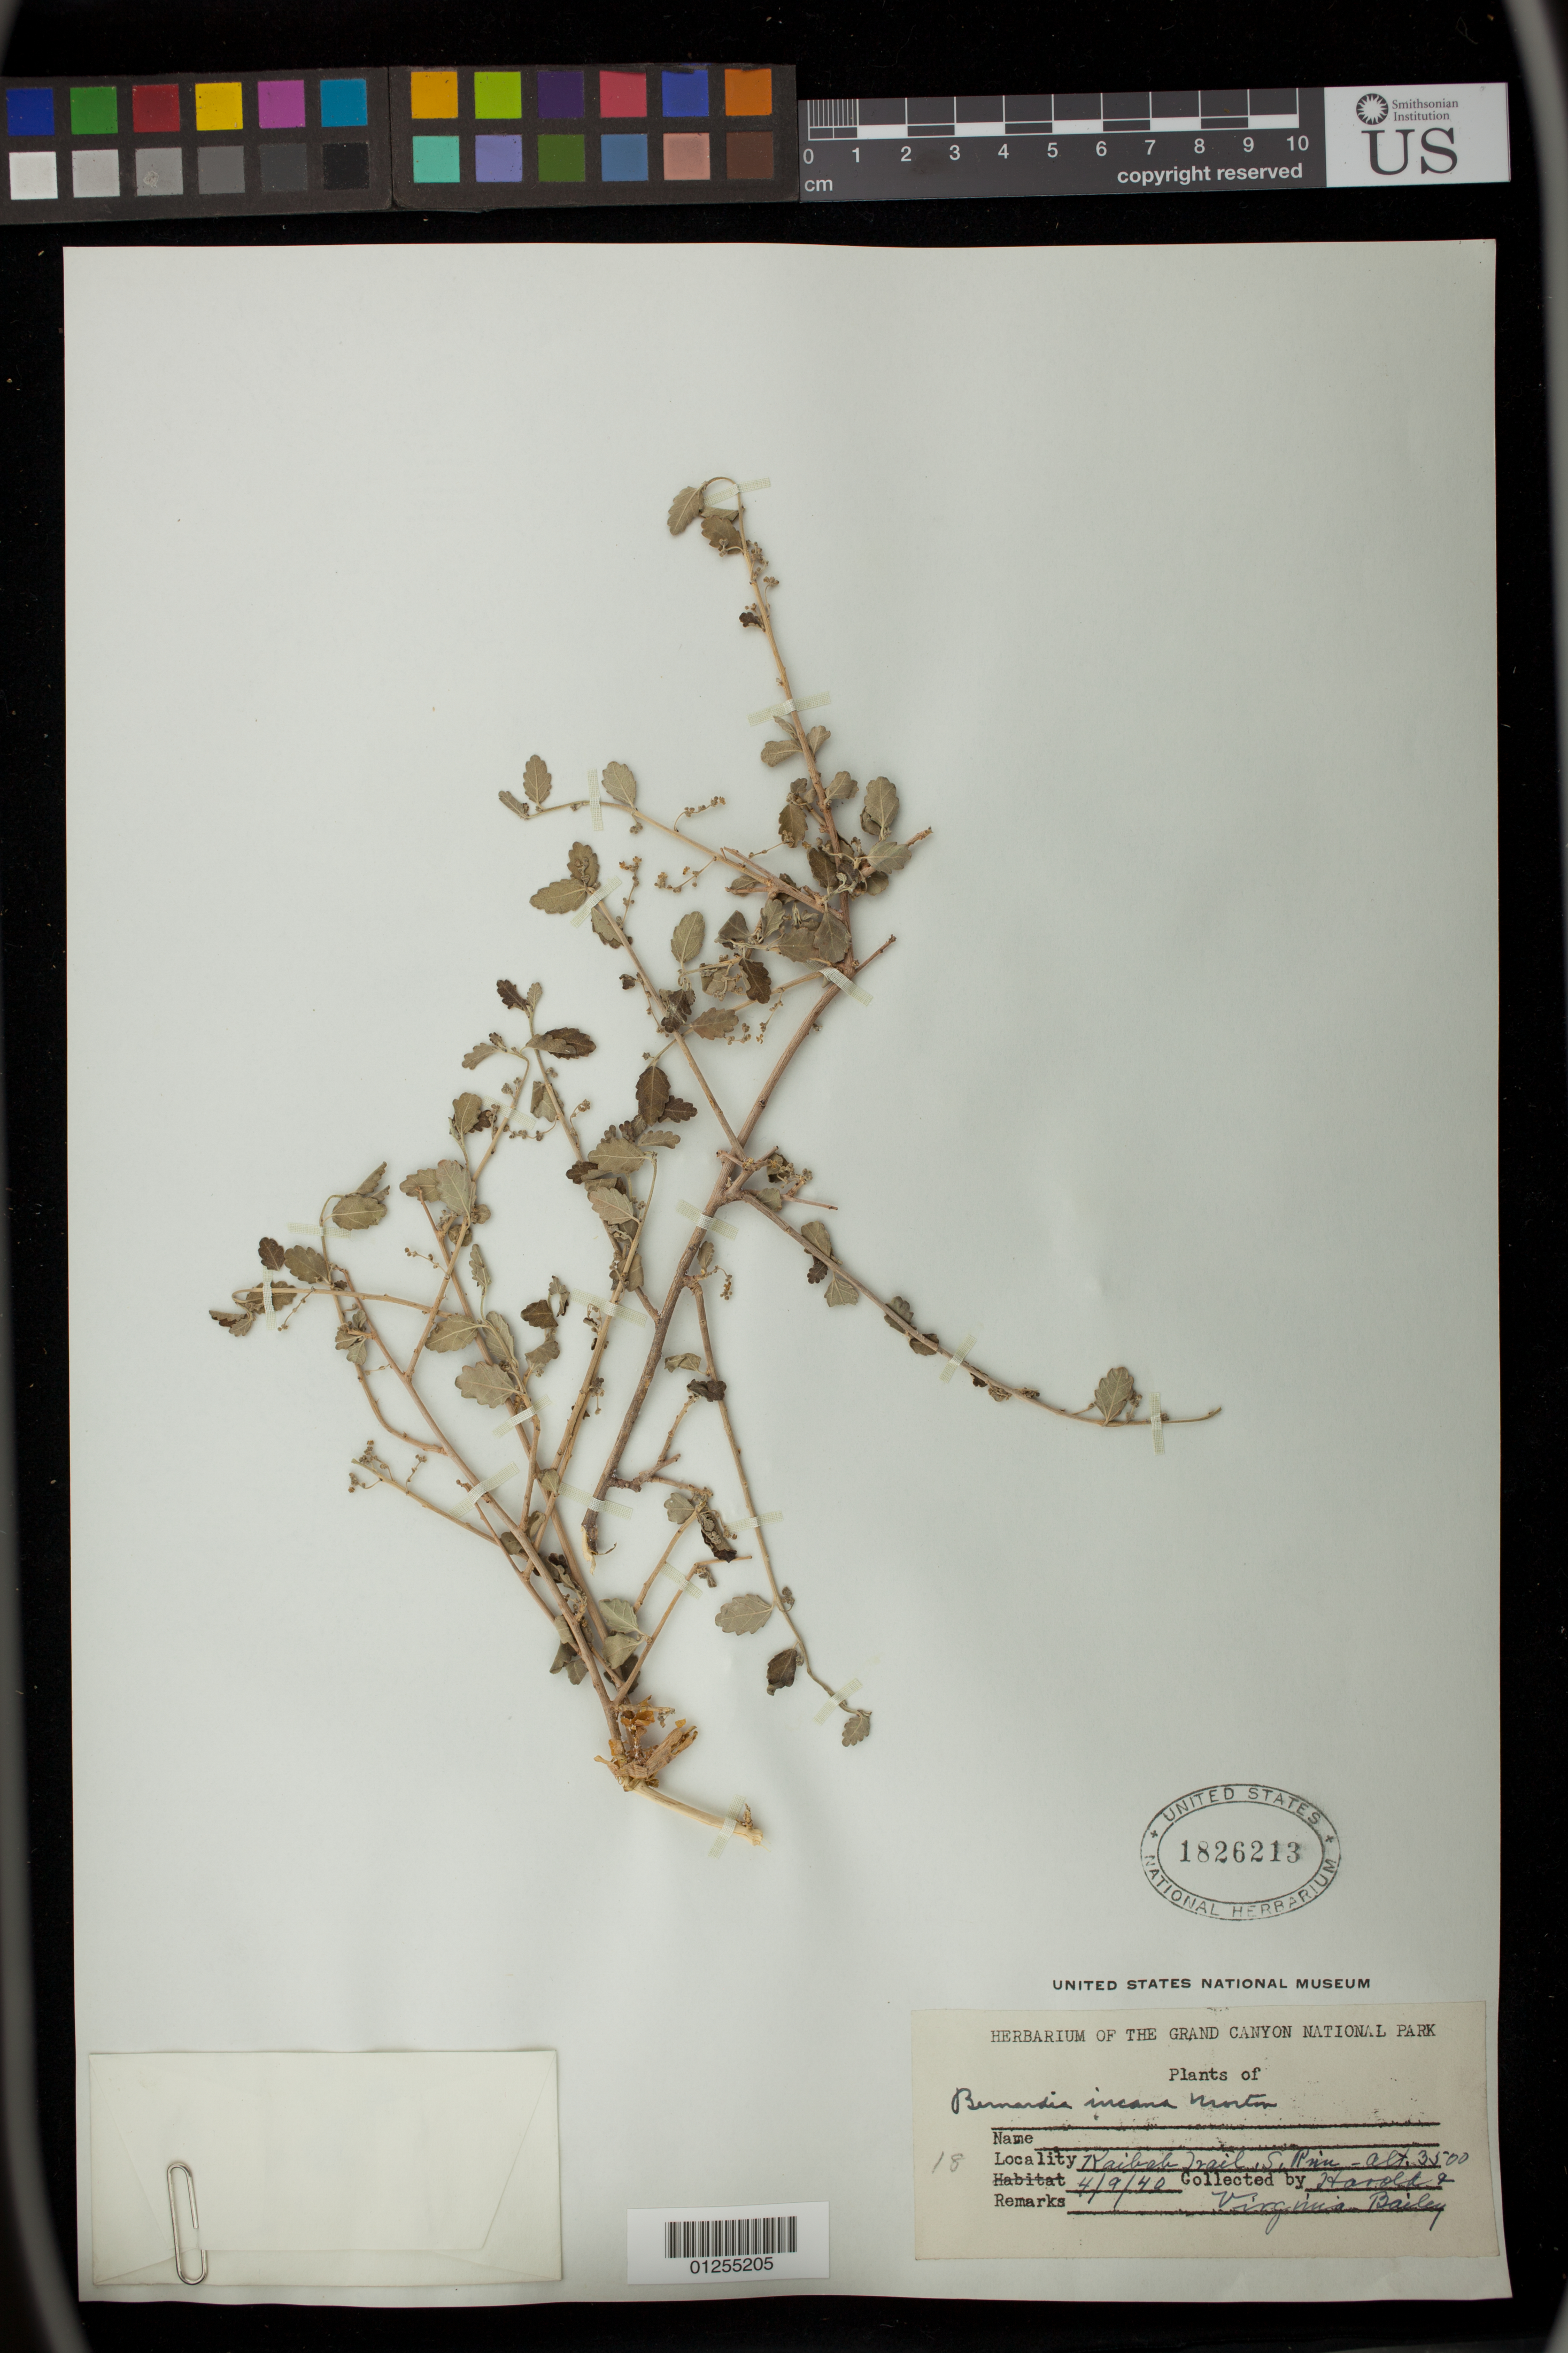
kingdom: Plantae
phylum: Tracheophyta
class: Magnoliopsida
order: Malpighiales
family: Euphorbiaceae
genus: Bernardia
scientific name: Bernardia incana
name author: C.V. Morton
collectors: H. Bailey & V. L. Bailey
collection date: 1940-04-09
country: United States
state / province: Arizona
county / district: Coconino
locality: Kaibab Trail, S. Rim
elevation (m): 1067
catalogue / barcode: US 1826213